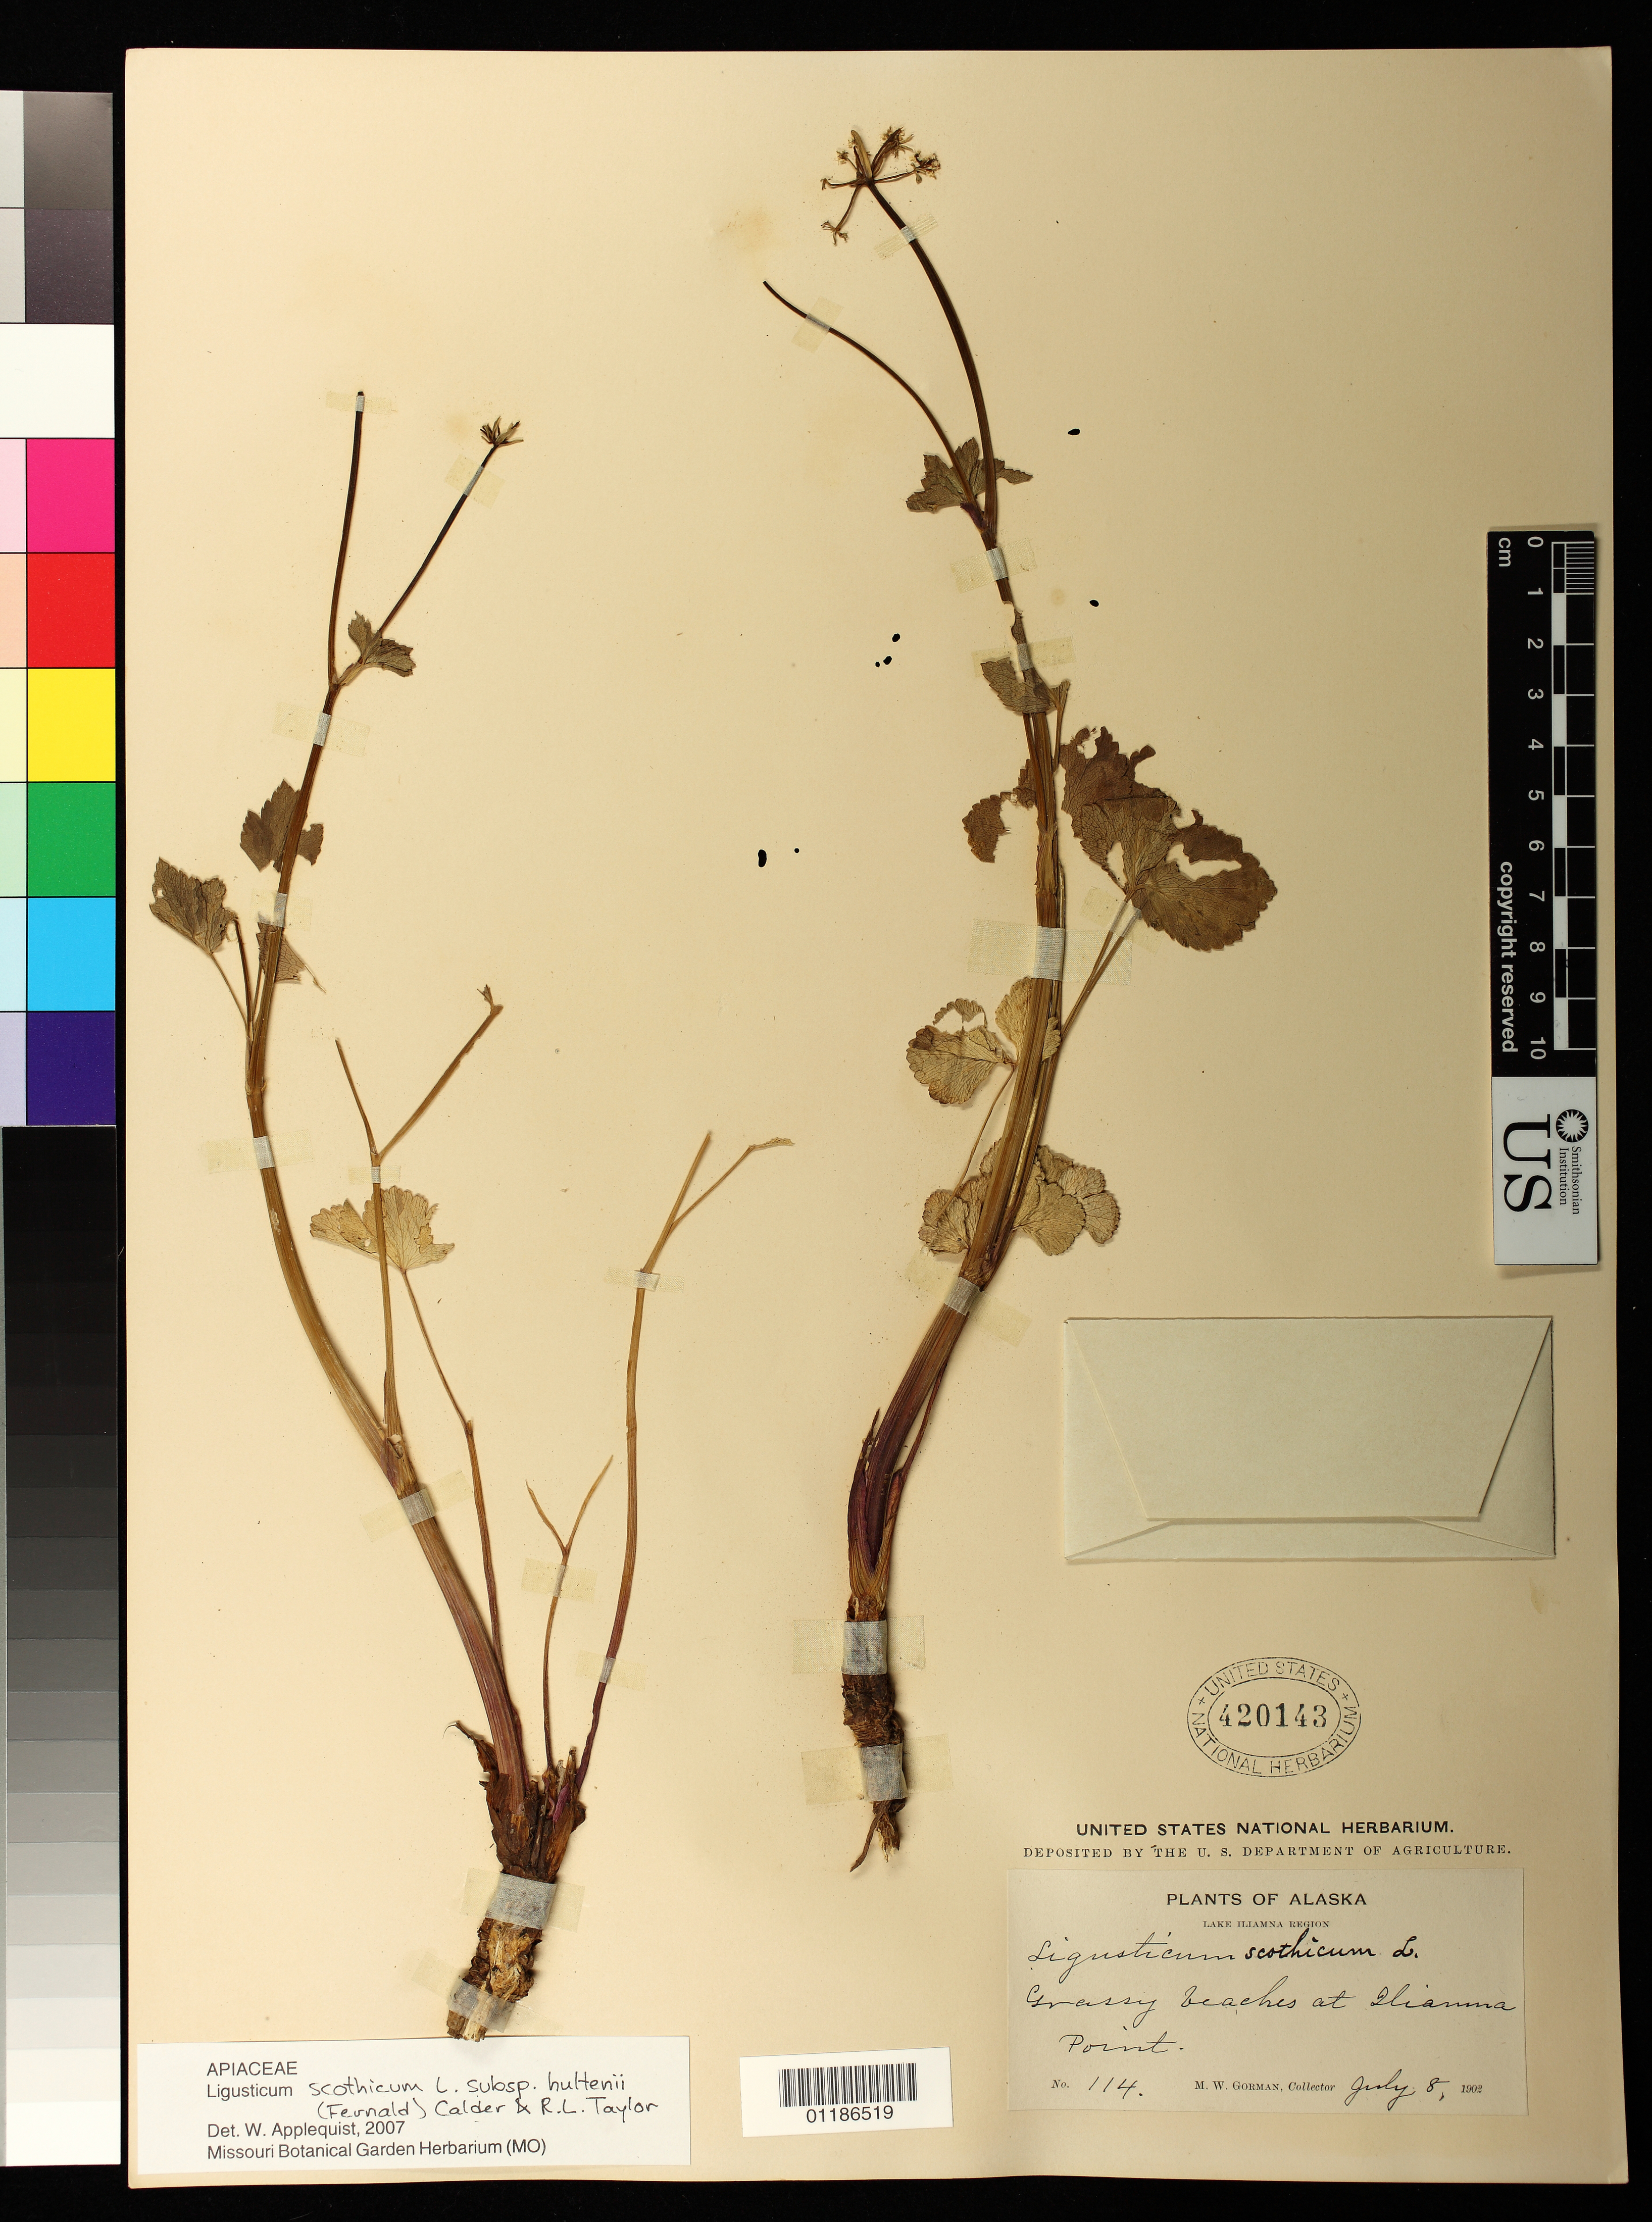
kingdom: Plantae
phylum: Tracheophyta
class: Magnoliopsida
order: Apiales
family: Apiaceae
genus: Ligusticum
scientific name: Ligusticum scoticum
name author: L.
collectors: M. W. Gorman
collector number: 114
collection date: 1902-07-08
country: United States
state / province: Alaska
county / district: Lake and Peninsula Borough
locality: Lake Iliamna Region. Grassy beaches at Iliamna Point.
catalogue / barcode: US 420143